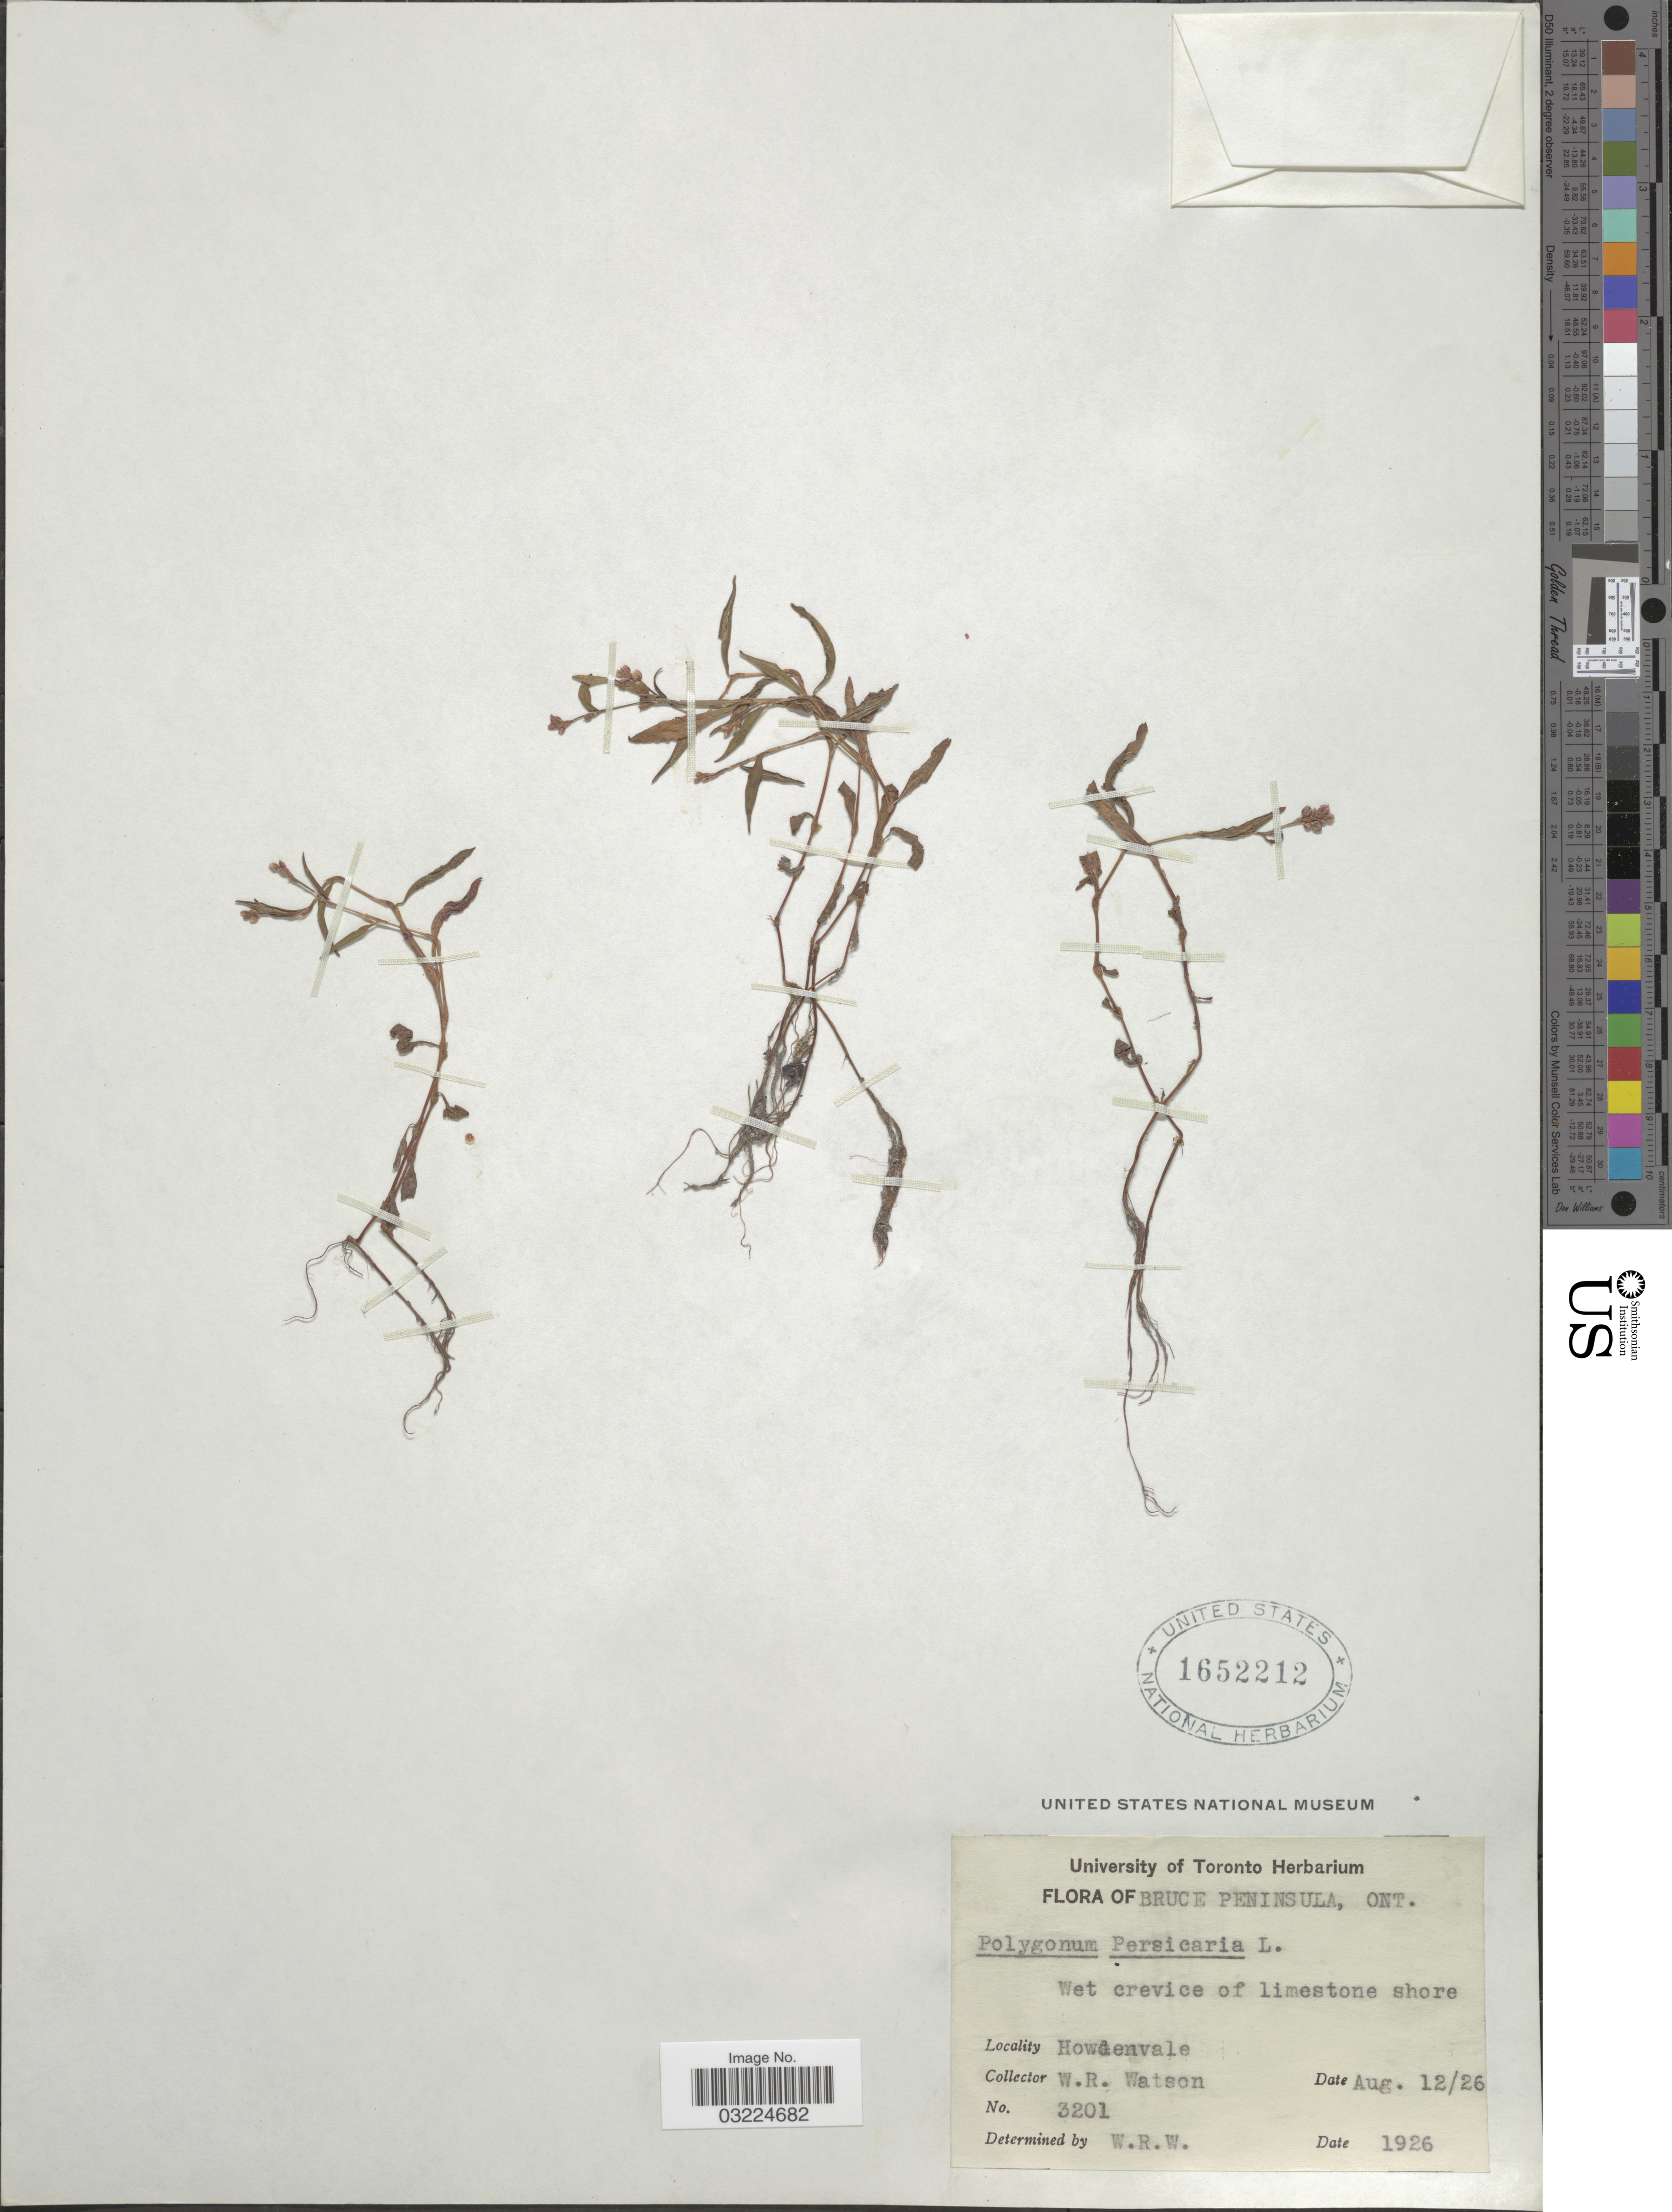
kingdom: Plantae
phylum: Tracheophyta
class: Magnoliopsida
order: Caryophyllales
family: Polygonaceae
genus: Persicaria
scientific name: Persicaria maculosa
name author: S.F. Gray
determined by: Atha, D. E.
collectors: W. R. Watson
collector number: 3201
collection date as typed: Transcribed d/m/y: 12/8/26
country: Canada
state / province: Ontario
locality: Bruce Peninsula. Howdenvale.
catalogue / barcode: US 1652212